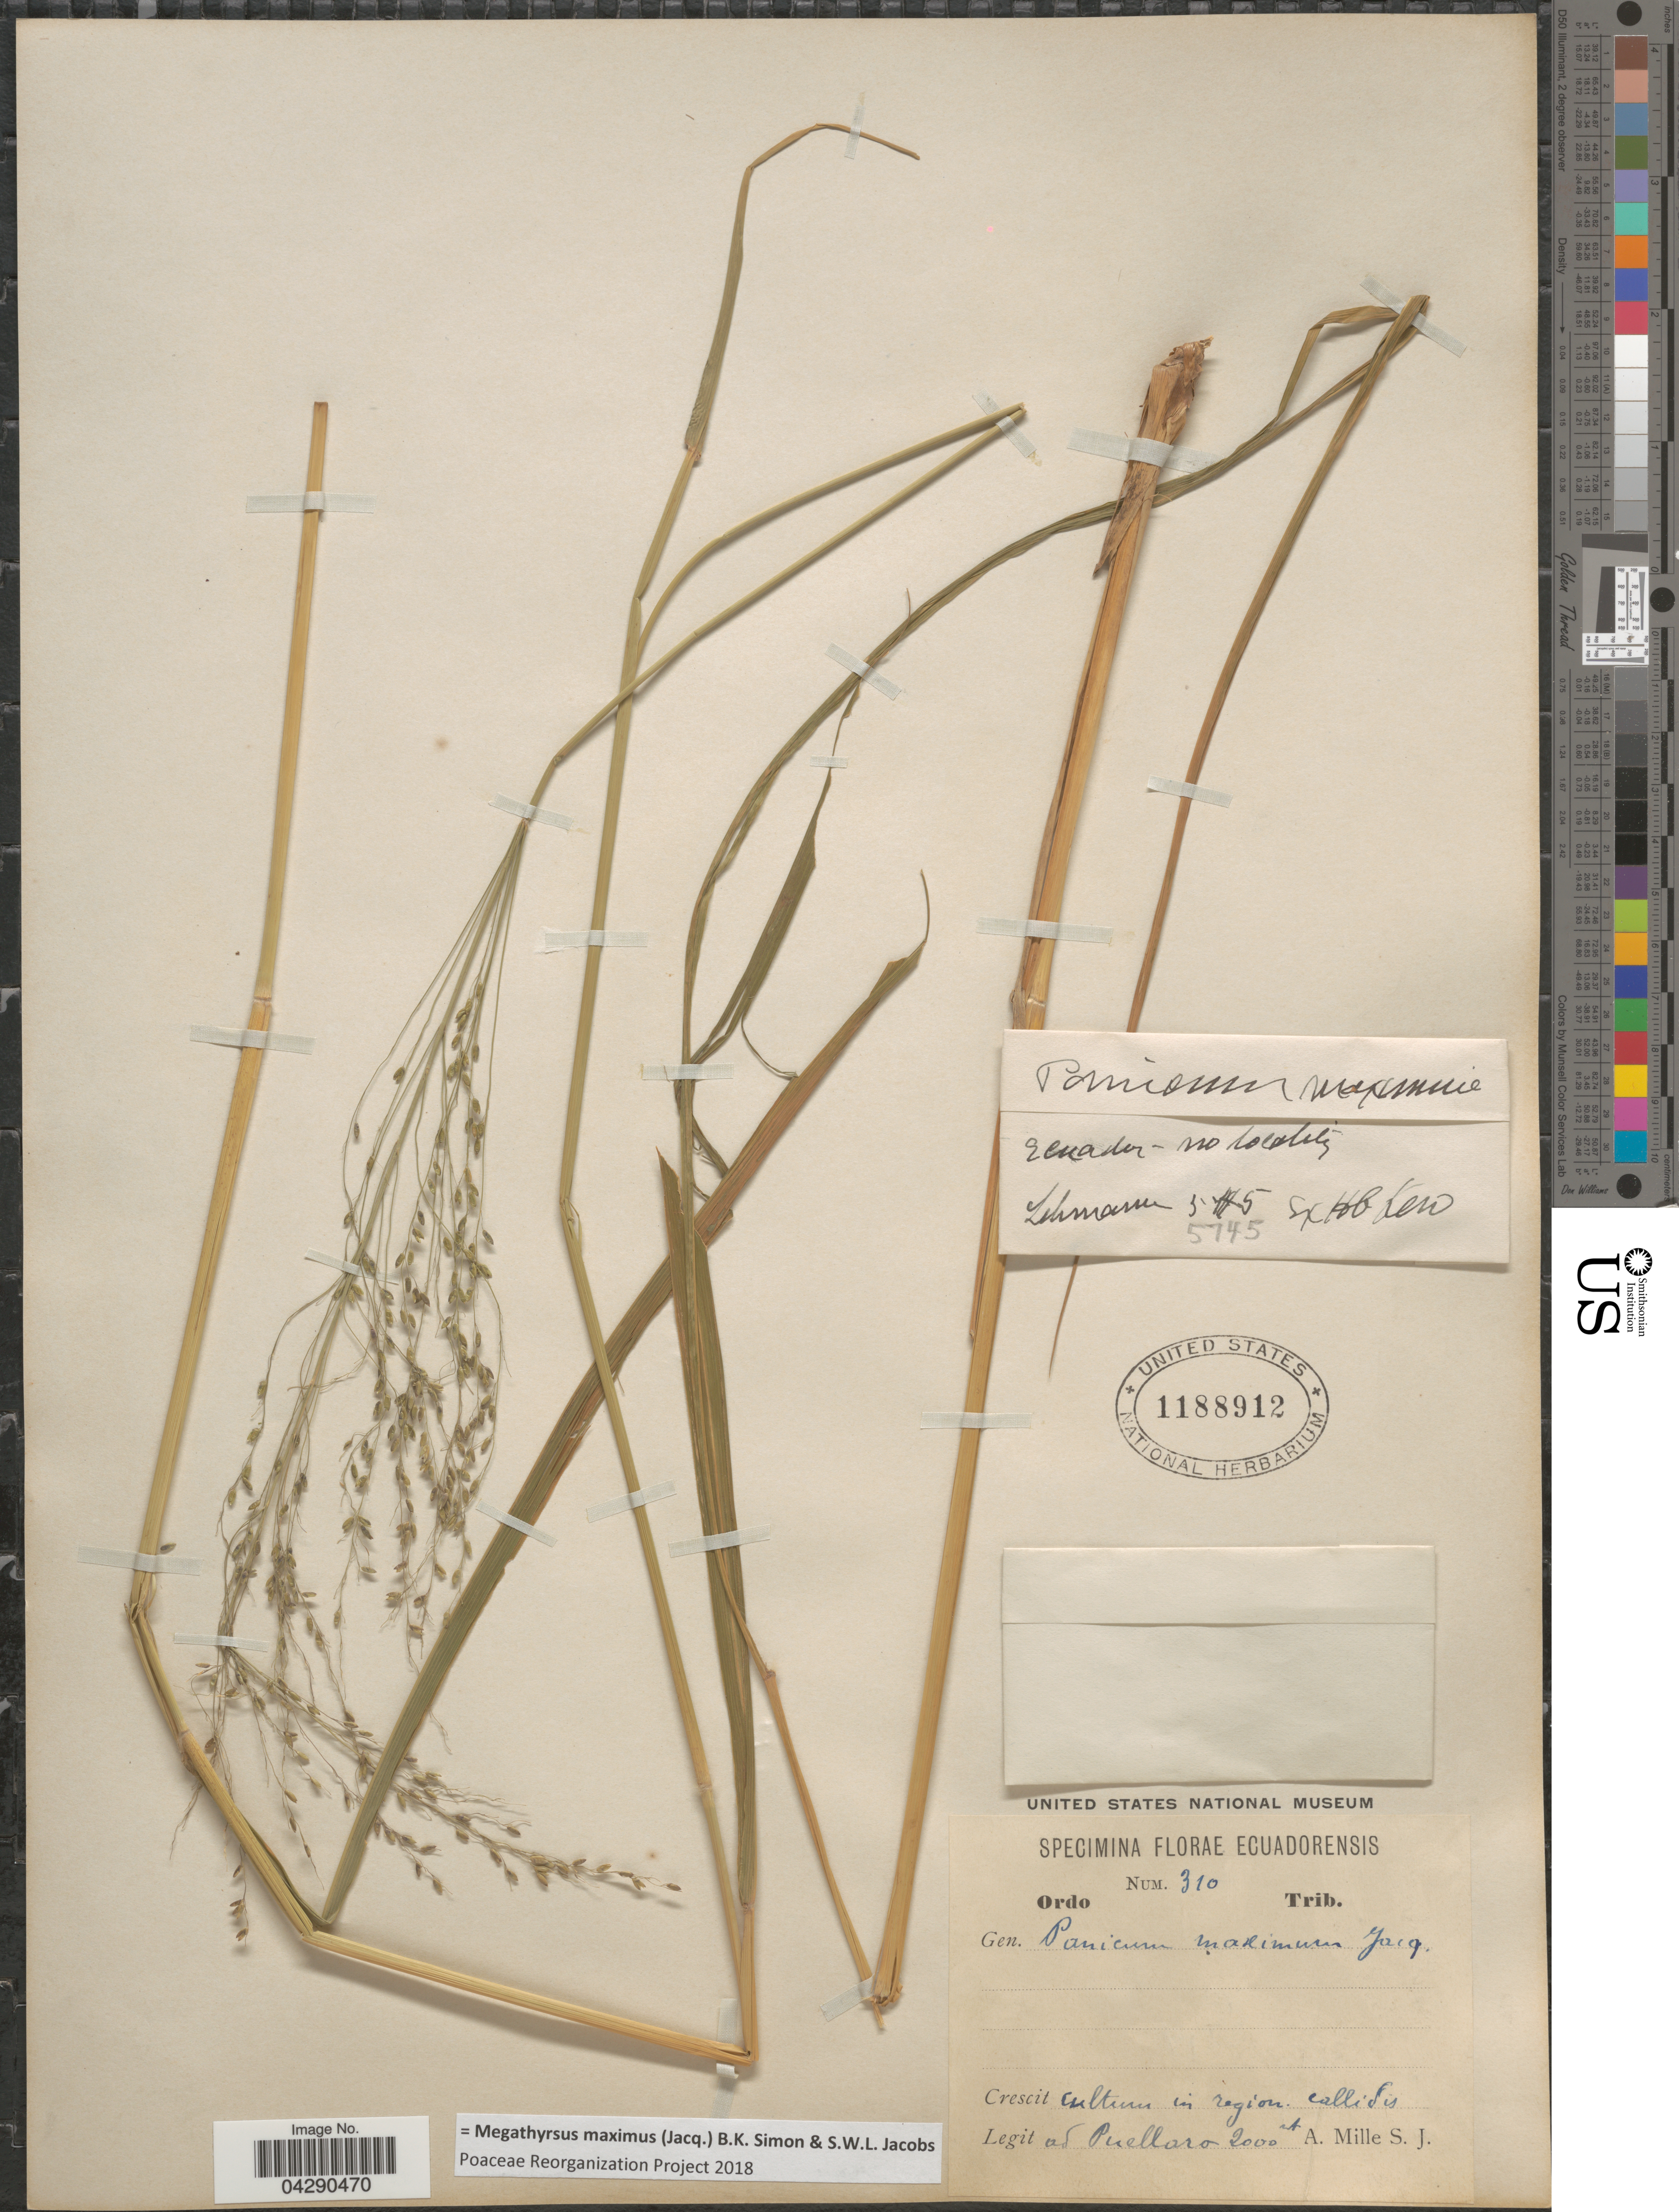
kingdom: Plantae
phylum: Tracheophyta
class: Liliopsida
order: Poales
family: Poaceae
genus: Megathyrsus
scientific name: Megathyrsus maximus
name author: (Jacq.) B.K. Simon & S.W.L. Jacobs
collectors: -. Lehmann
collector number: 5745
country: Ecuador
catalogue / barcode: US 1188912